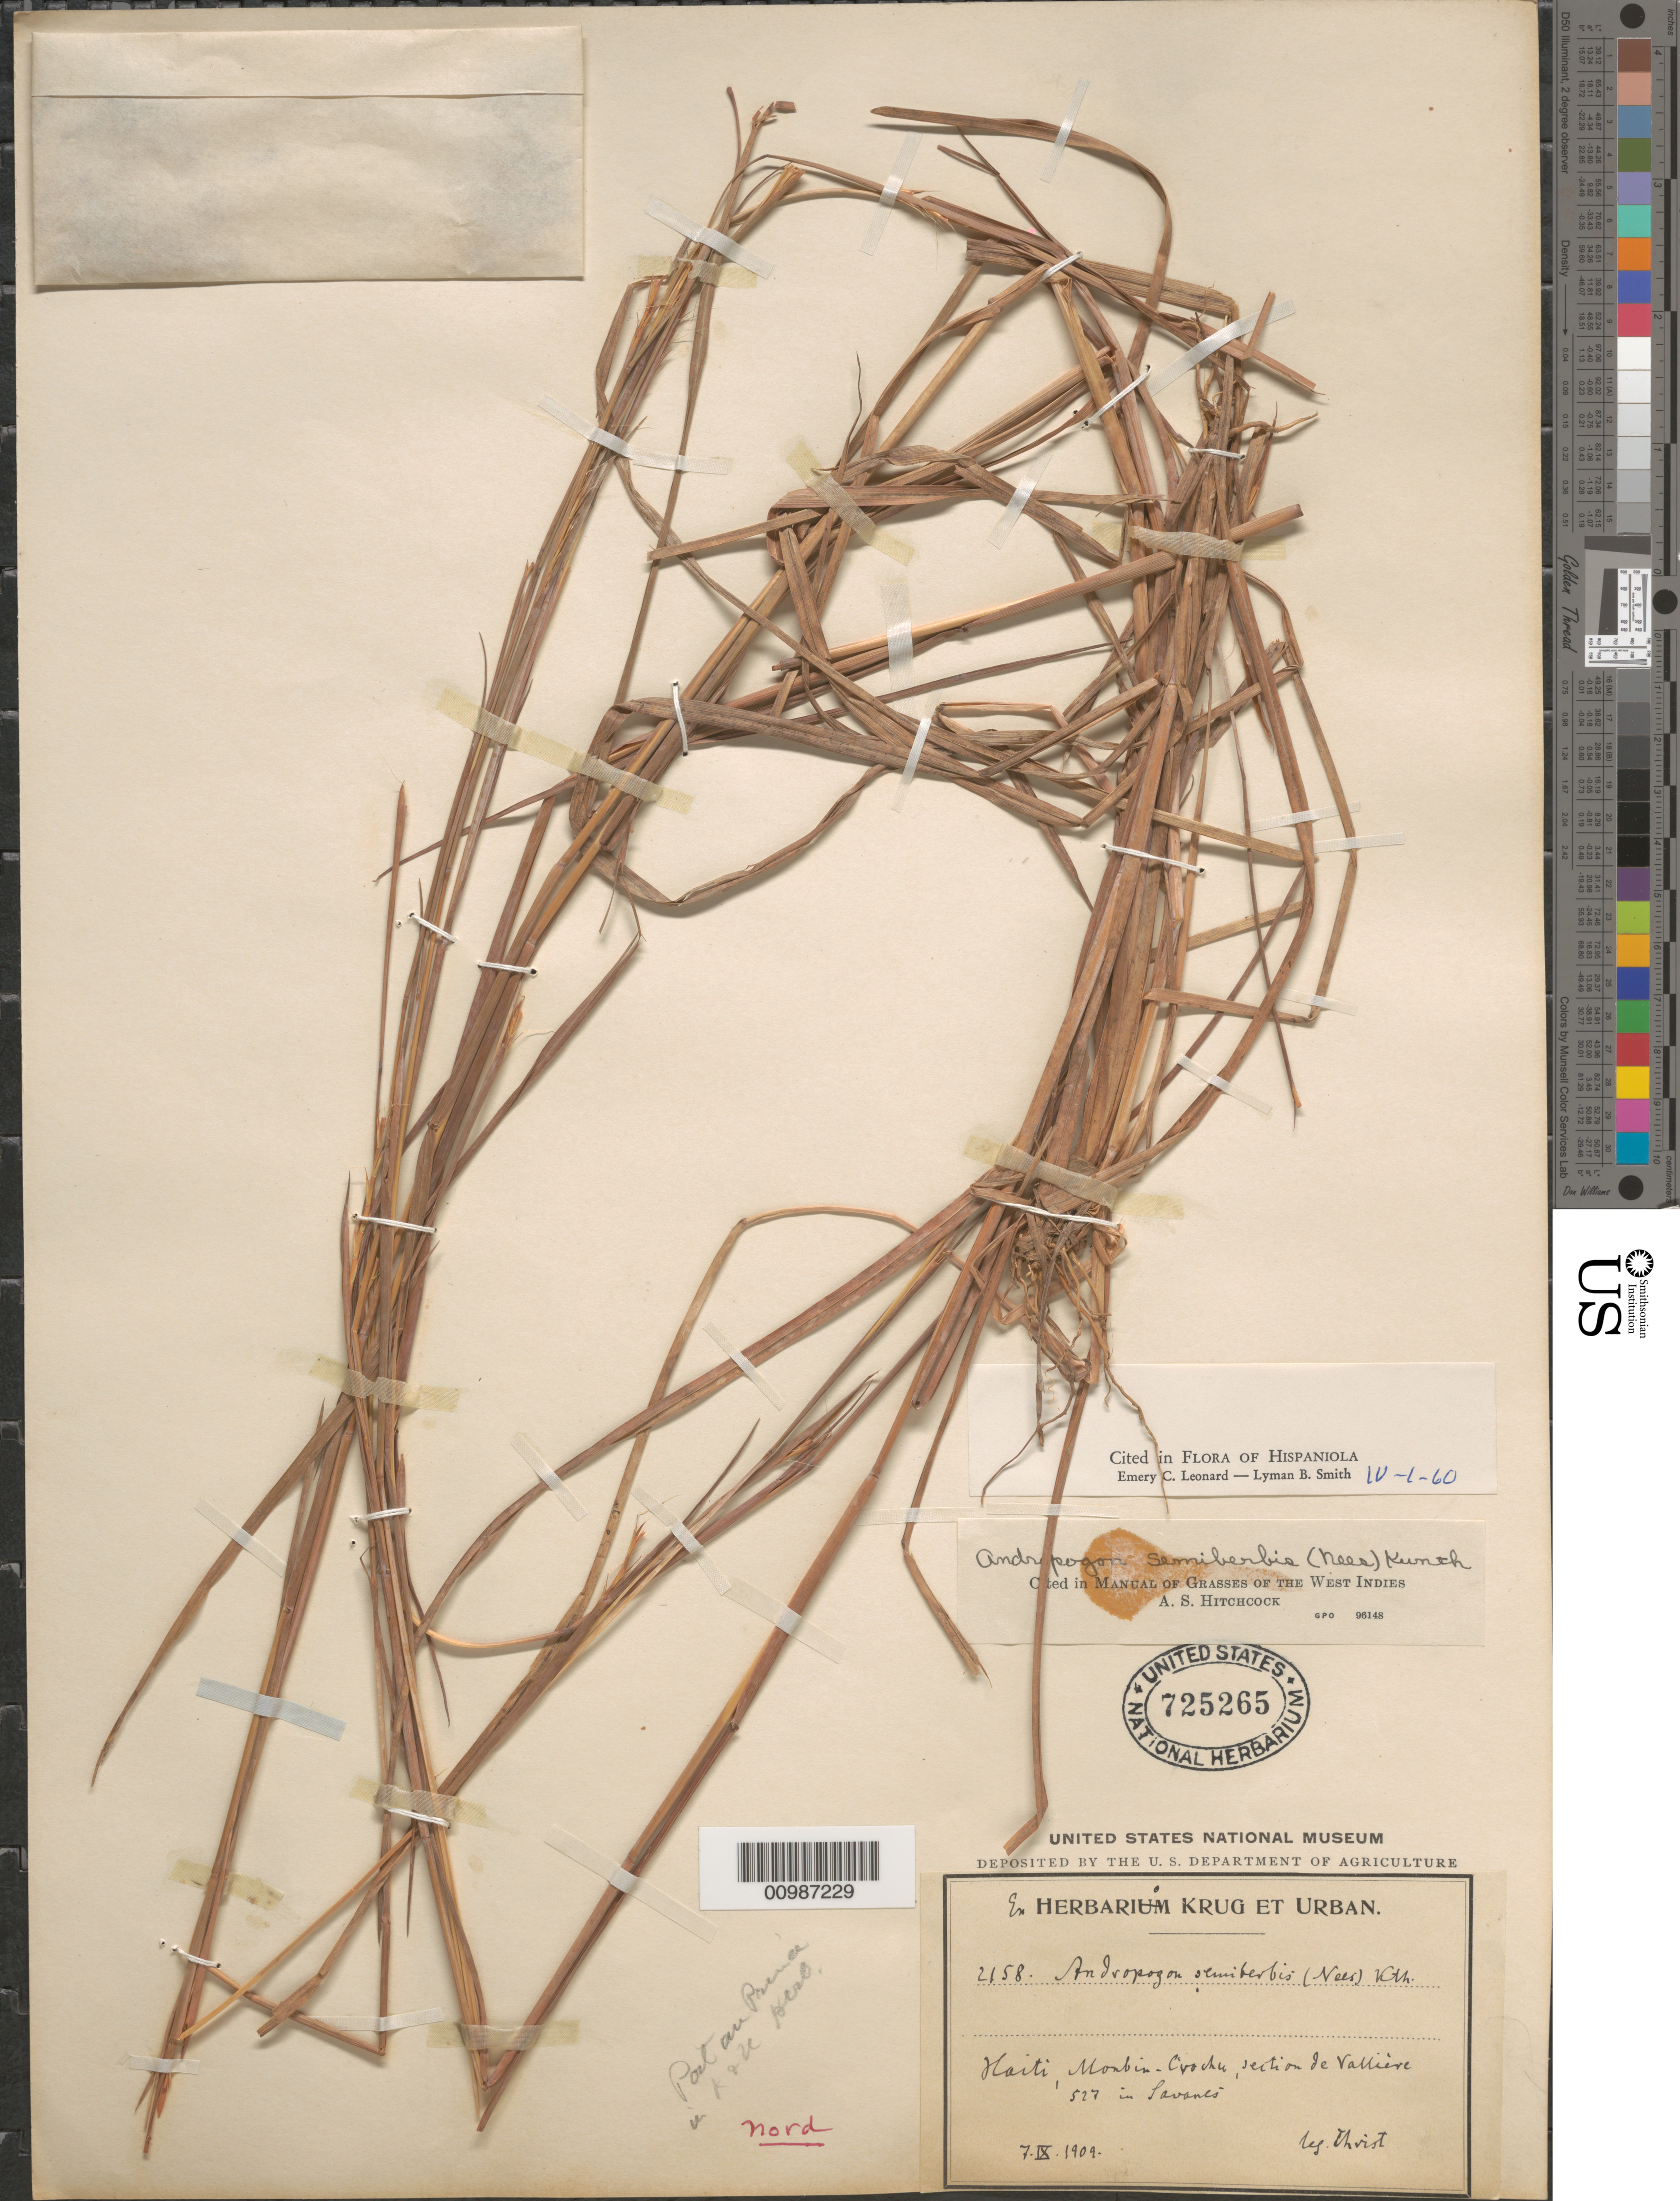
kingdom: Plantae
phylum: Tracheophyta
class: Liliopsida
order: Poales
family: Poaceae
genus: Andropogon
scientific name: Andropogon semiberbis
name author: (Nees) Kunth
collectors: Christ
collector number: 2158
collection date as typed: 07 Sep 1909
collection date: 1909-09-07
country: Haiti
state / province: Nord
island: Hispaniola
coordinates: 0 N, 0 E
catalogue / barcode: US 725265